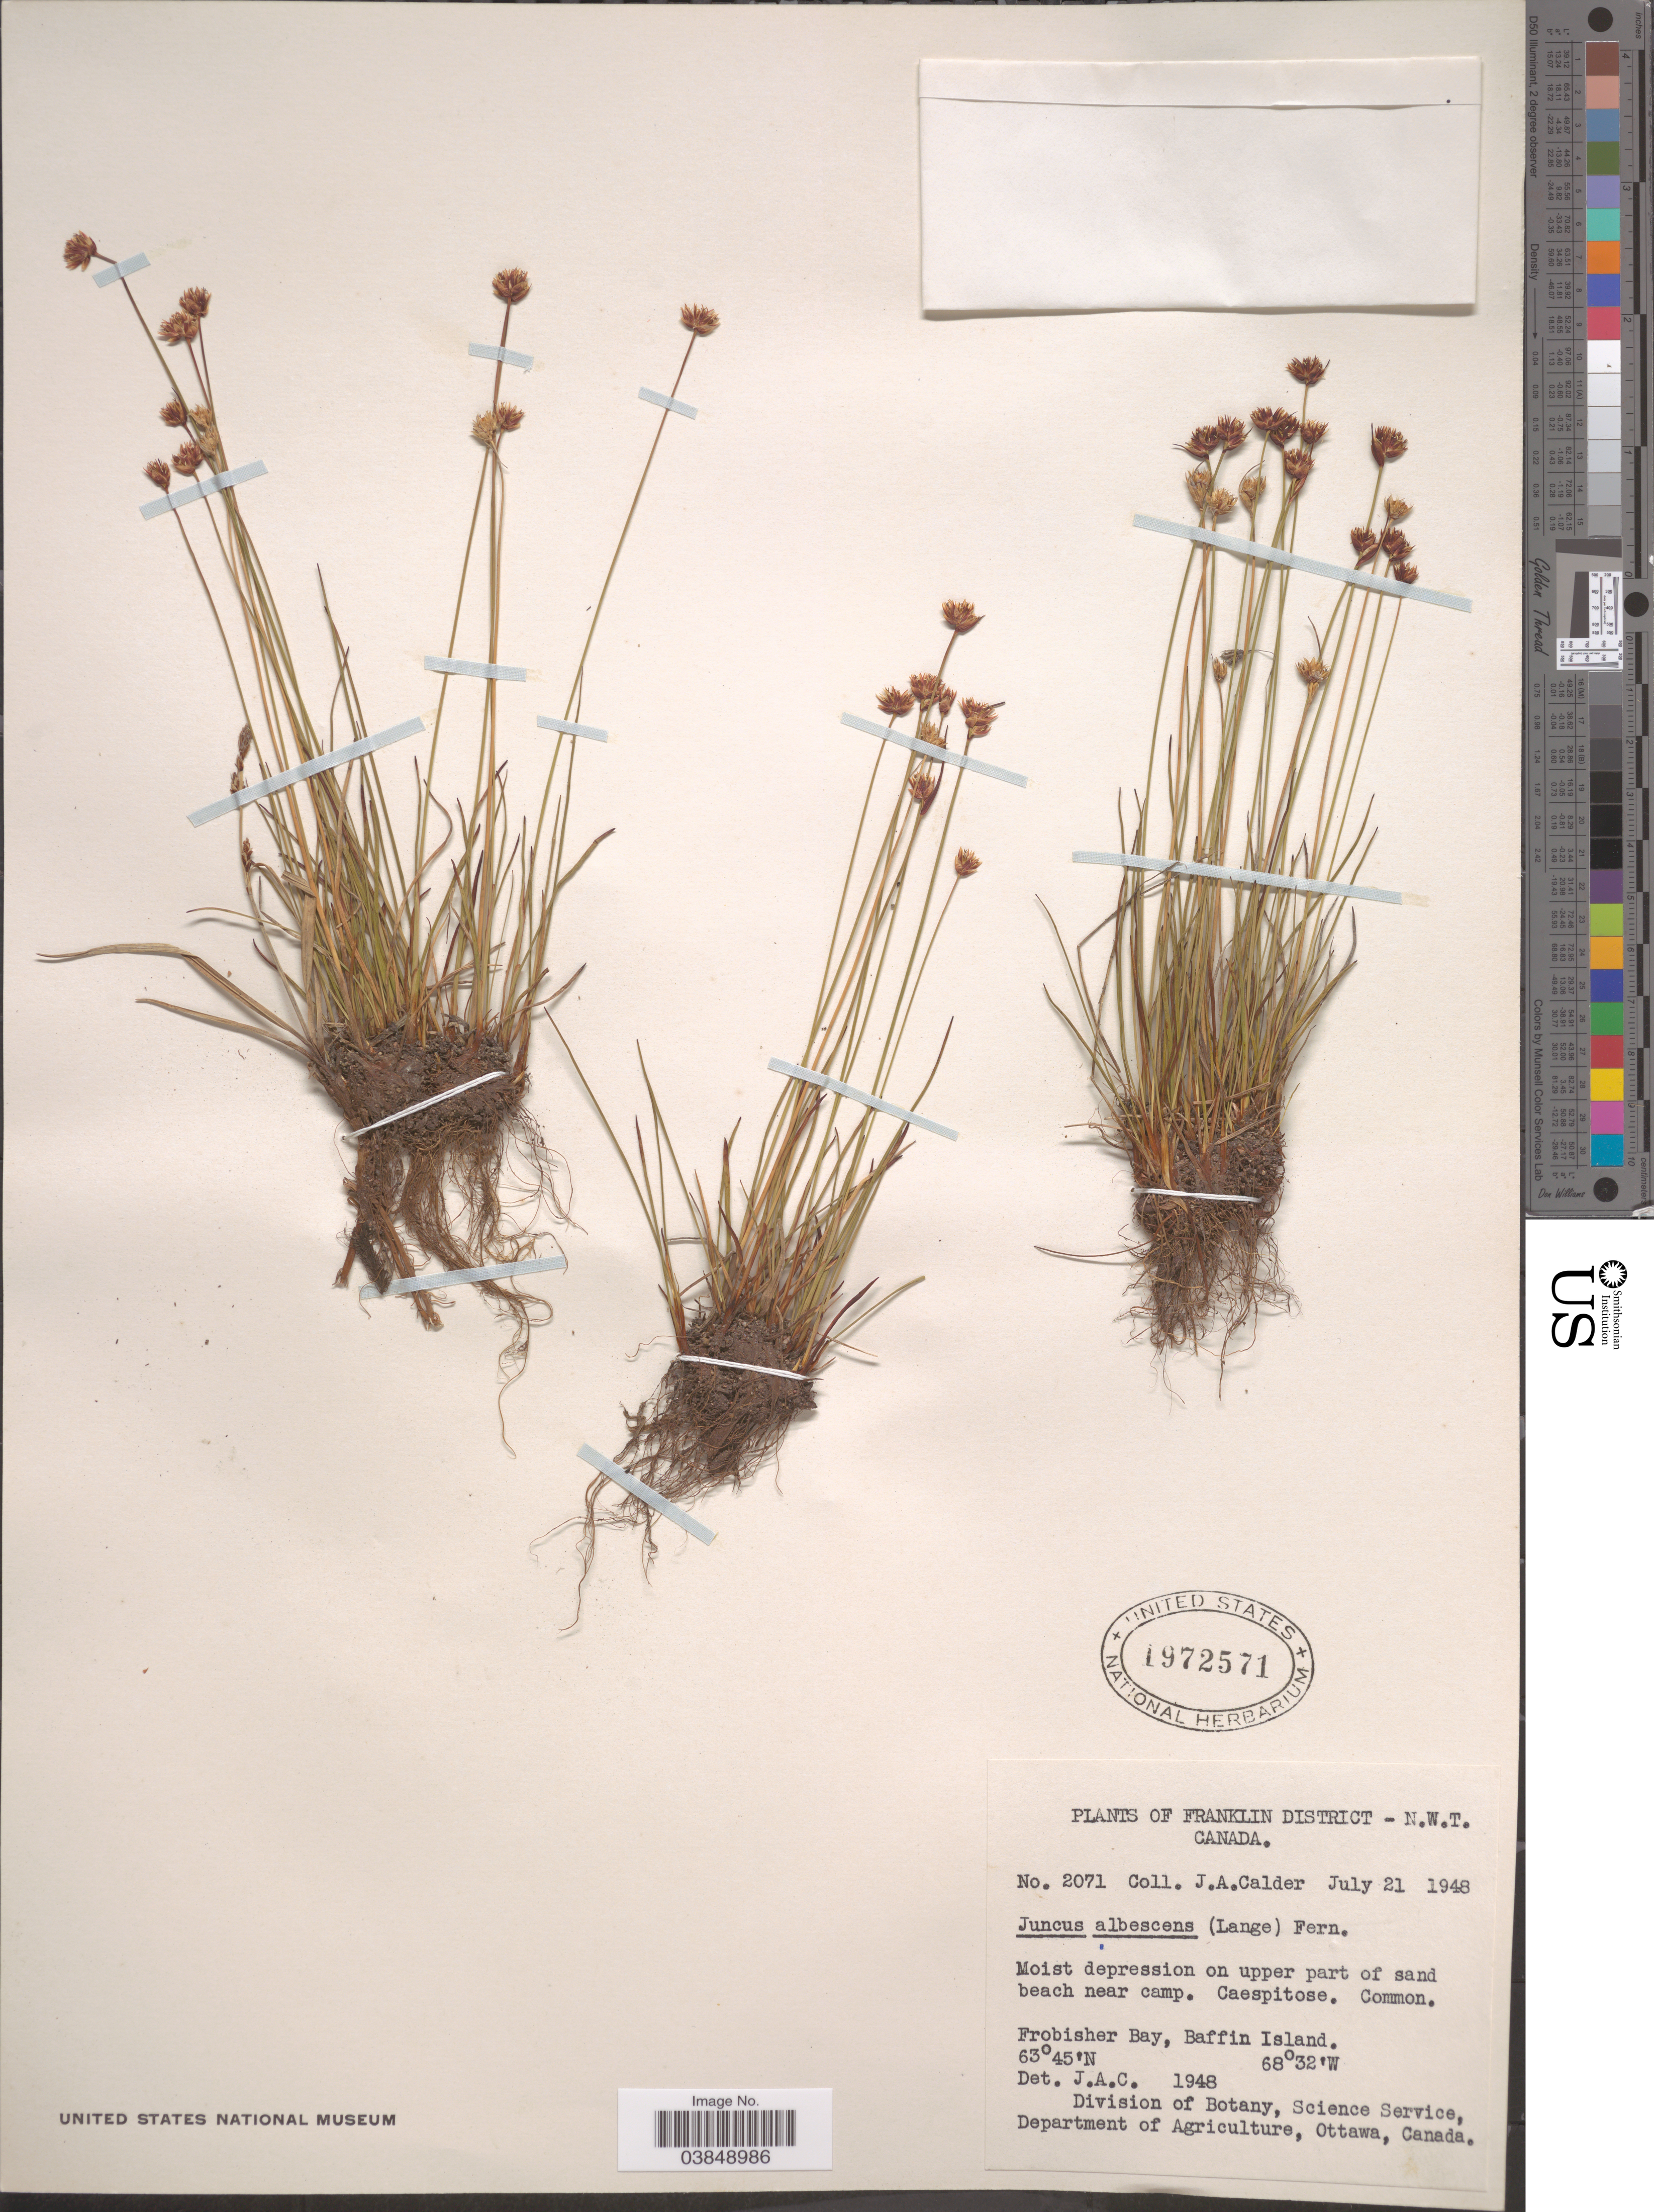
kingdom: Plantae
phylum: Tracheophyta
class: Liliopsida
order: Poales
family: Juncaceae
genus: Juncus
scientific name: Juncus albescens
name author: Fernald & Lange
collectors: J. A. Calder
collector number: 2071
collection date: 1948-07-21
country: Canada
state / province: Northwest Territories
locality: Franklin District. Frobisher Bay, Baffin Island.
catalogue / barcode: US 1972571